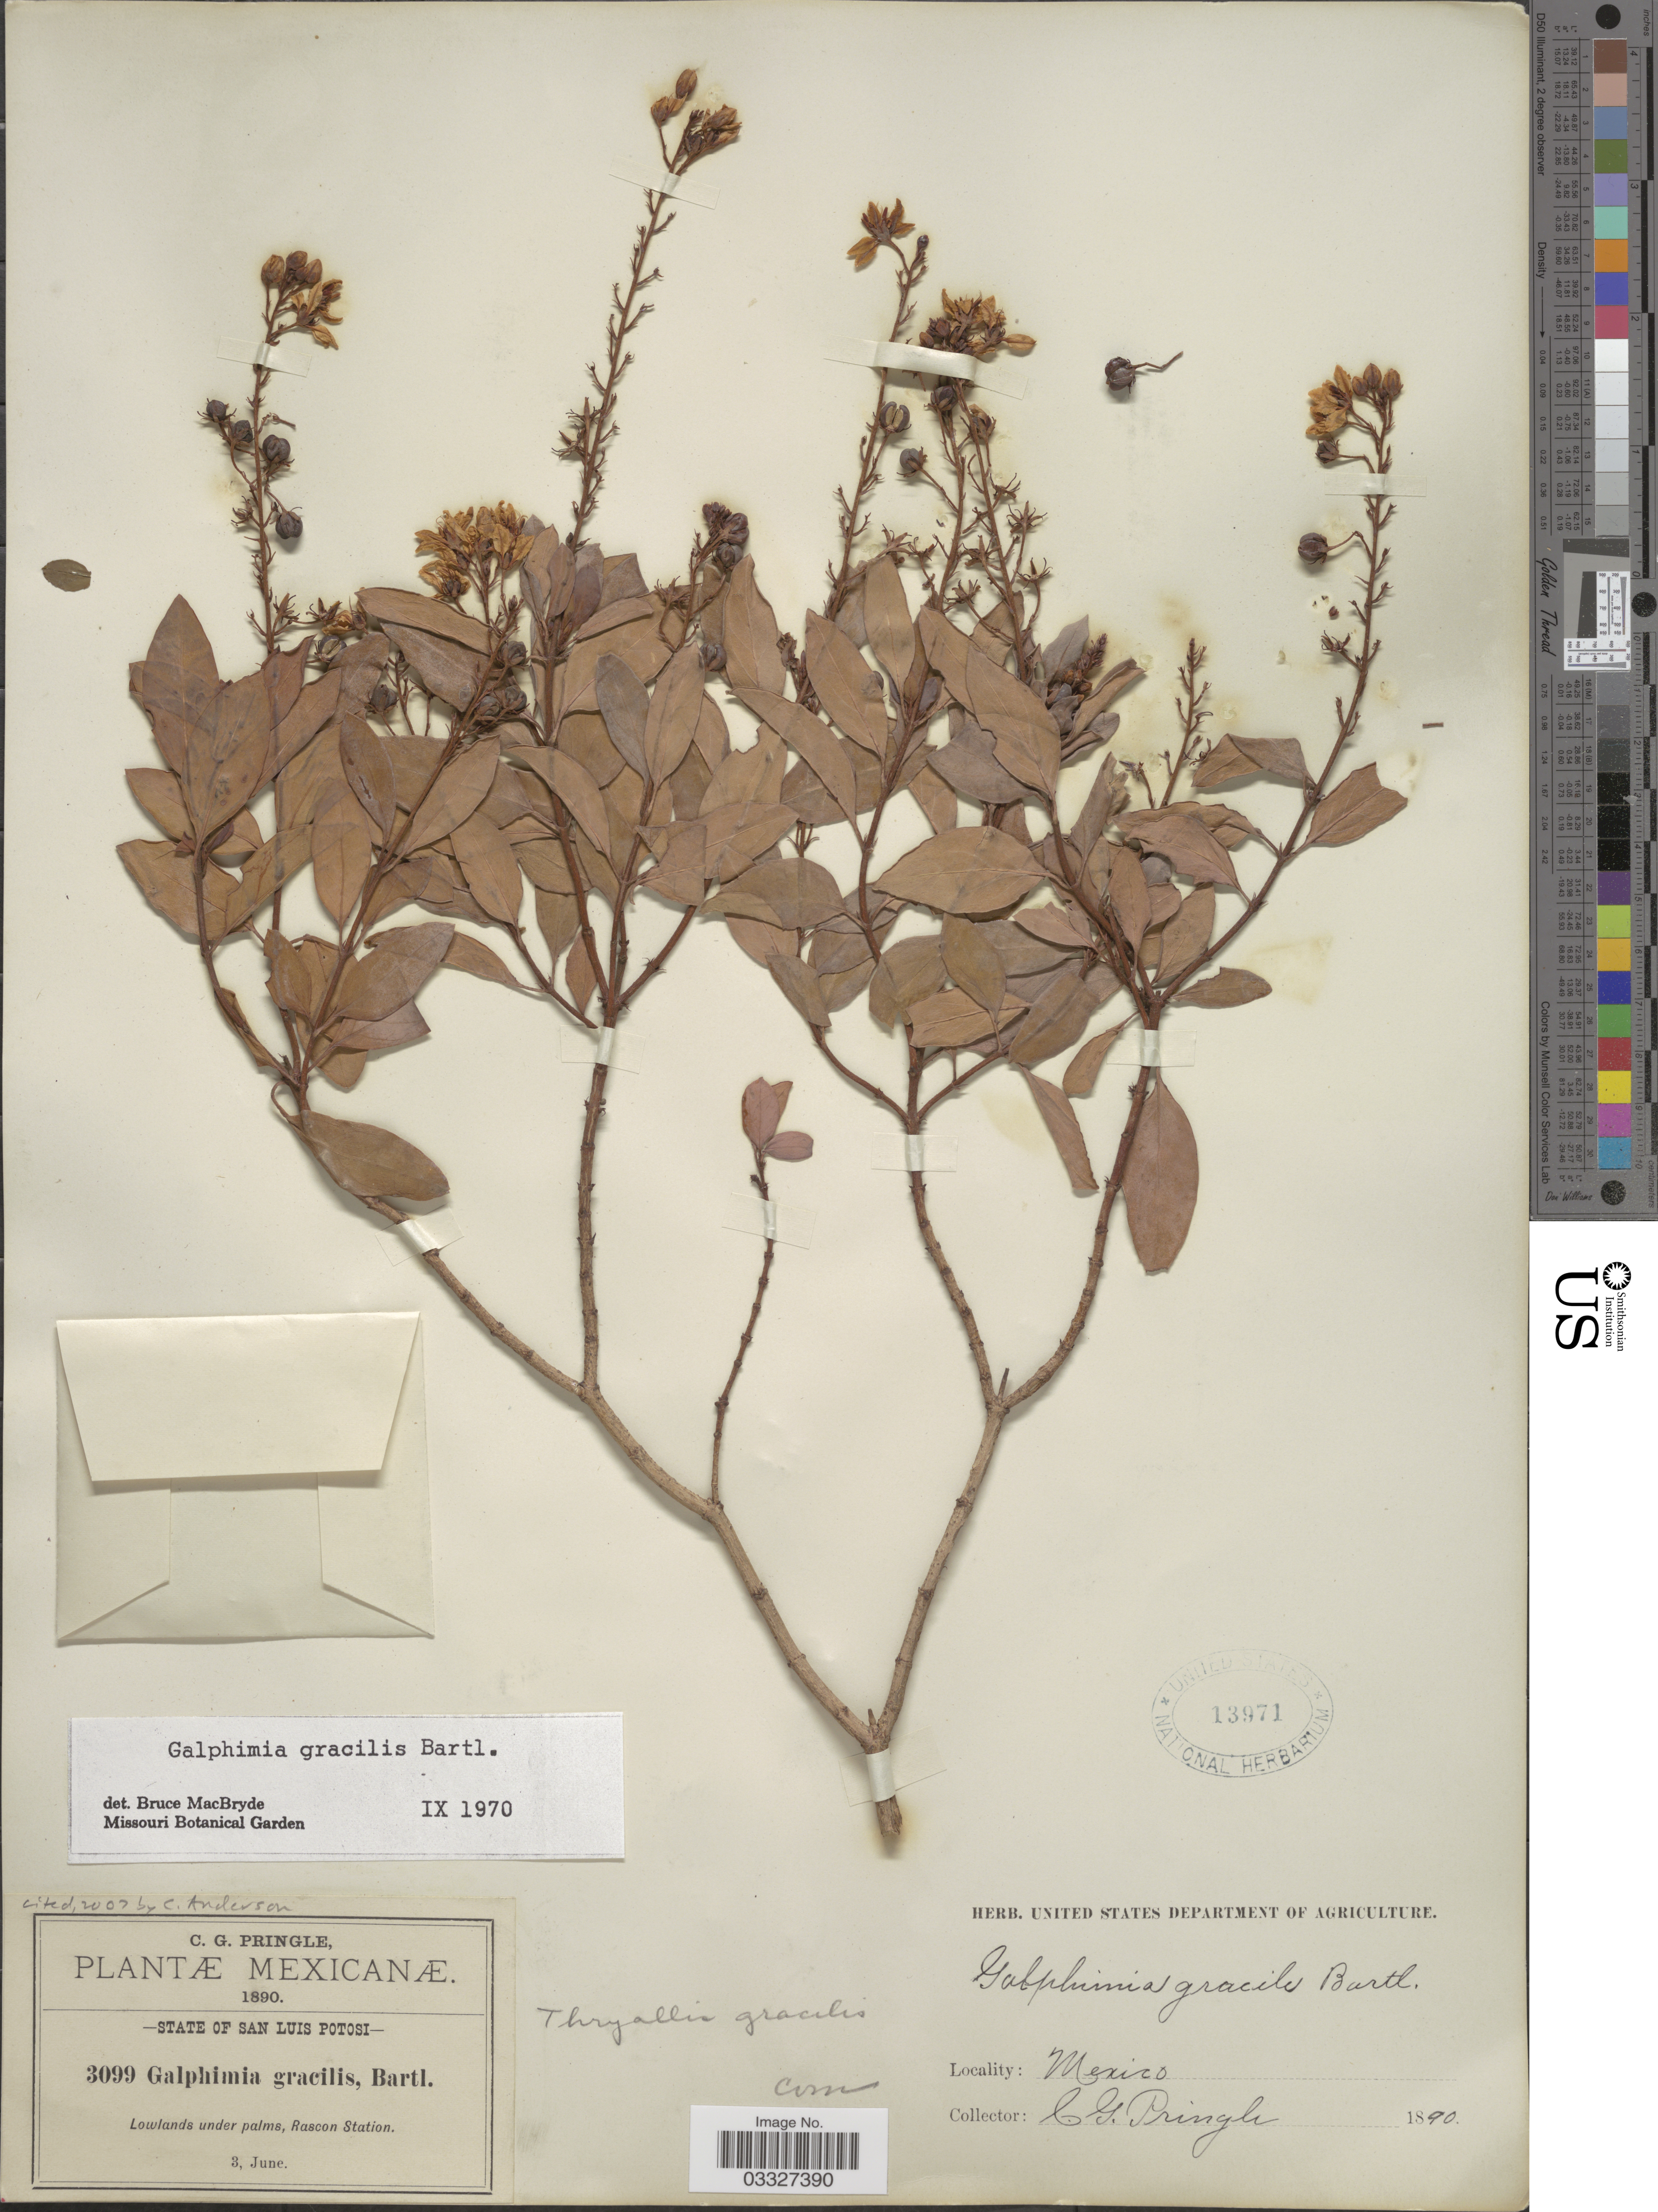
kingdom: Plantae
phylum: Tracheophyta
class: Magnoliopsida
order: Malpighiales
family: Malpighiaceae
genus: Galphimia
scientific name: Galphimia gracilis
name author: Bartl.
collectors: C. G. Pringle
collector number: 3099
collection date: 1890-06-03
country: Mexico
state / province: San Luis Potosí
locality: Lowlands under palms, Rascon Station.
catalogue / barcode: US 13971